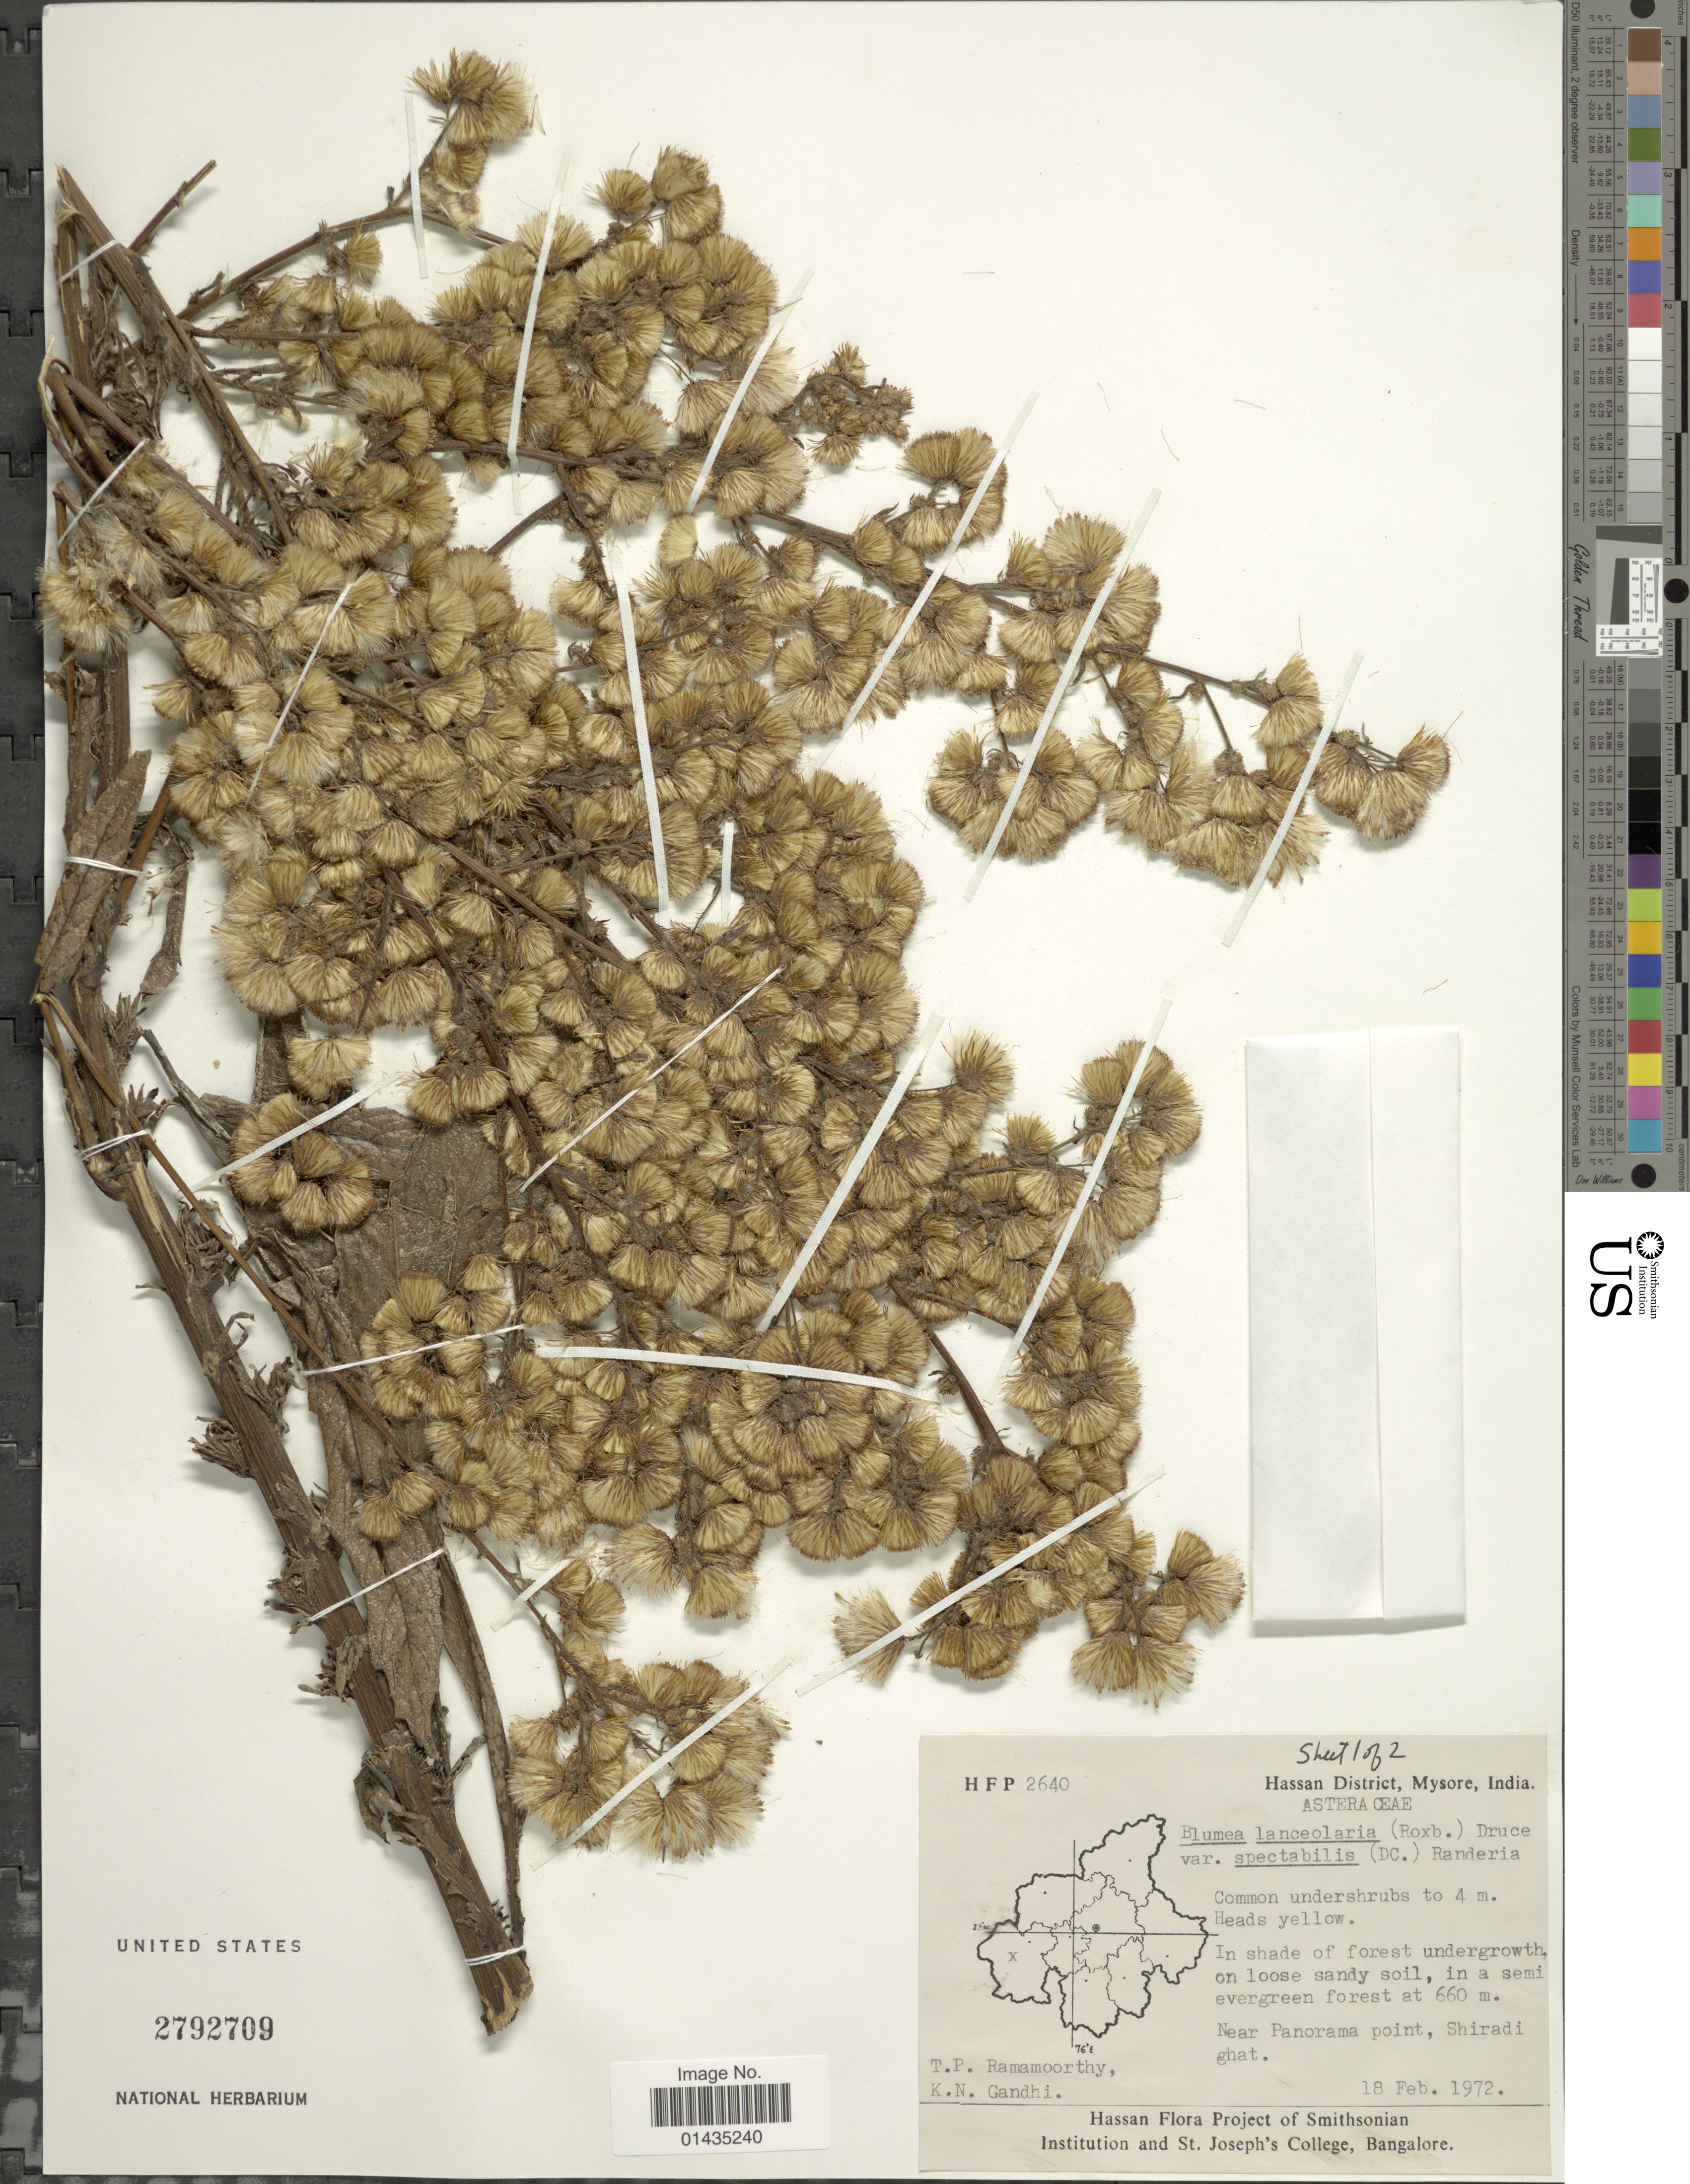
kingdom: Plantae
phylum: Tracheophyta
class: Magnoliopsida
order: Asterales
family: Asteraceae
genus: Blumea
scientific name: Blumea lanceolaria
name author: (Roxb.) Druce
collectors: T. P. Ramamoorthy & K. N. Gandhi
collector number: HFP2640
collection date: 1972-02-18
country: India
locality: Hassan District, Mysore, near Panorama point, Shiradi ghat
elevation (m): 660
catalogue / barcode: US 2792709